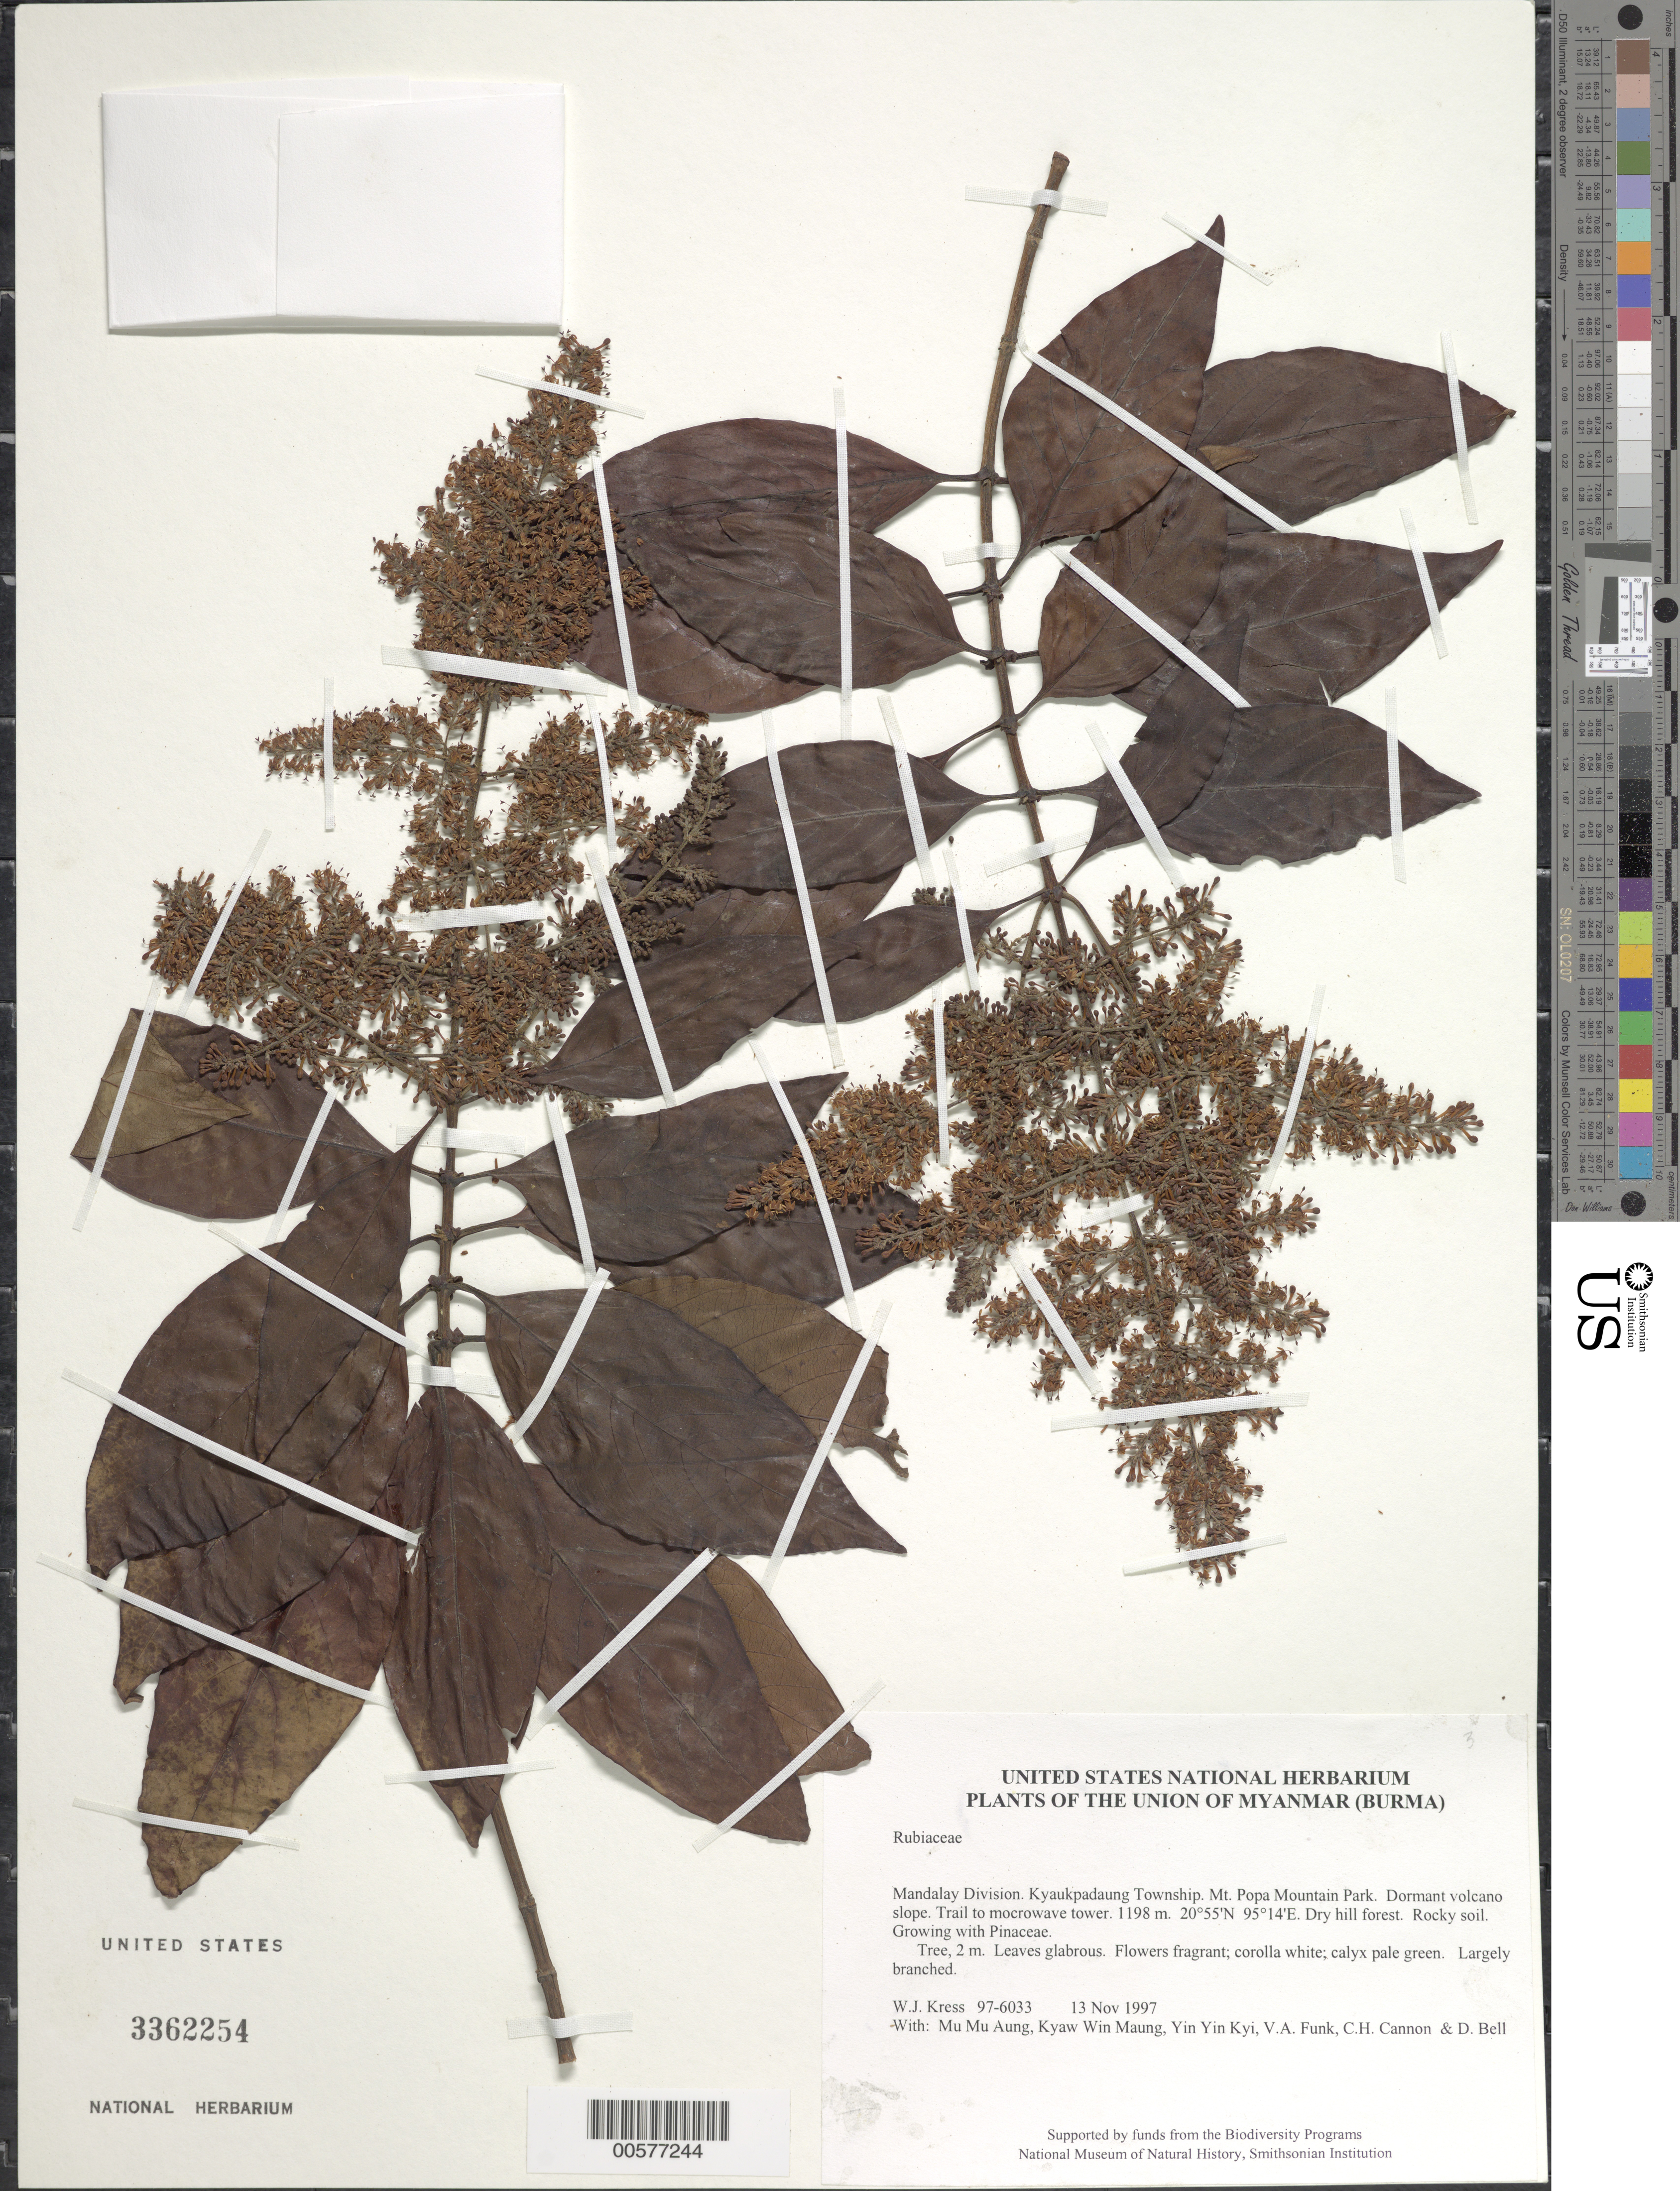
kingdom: Plantae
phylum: Tracheophyta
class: Magnoliopsida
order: Gentianales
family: Rubiaceae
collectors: W. J. Kress, Mu Mu Aung, Kyaw Win Maung, Yin Yin Kyi, V. Funk & C. H. Cannon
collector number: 97-6033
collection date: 1997-11-13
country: Myanmar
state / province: Mandalay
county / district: Kyaukpadaung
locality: Mt. Popa Mountain Park. Dormant volcano slope. Trail to mocrowave tower.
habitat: Dry hill forest. Rocky soil. Growing with Pinaceae.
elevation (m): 1198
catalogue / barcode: US 3362254